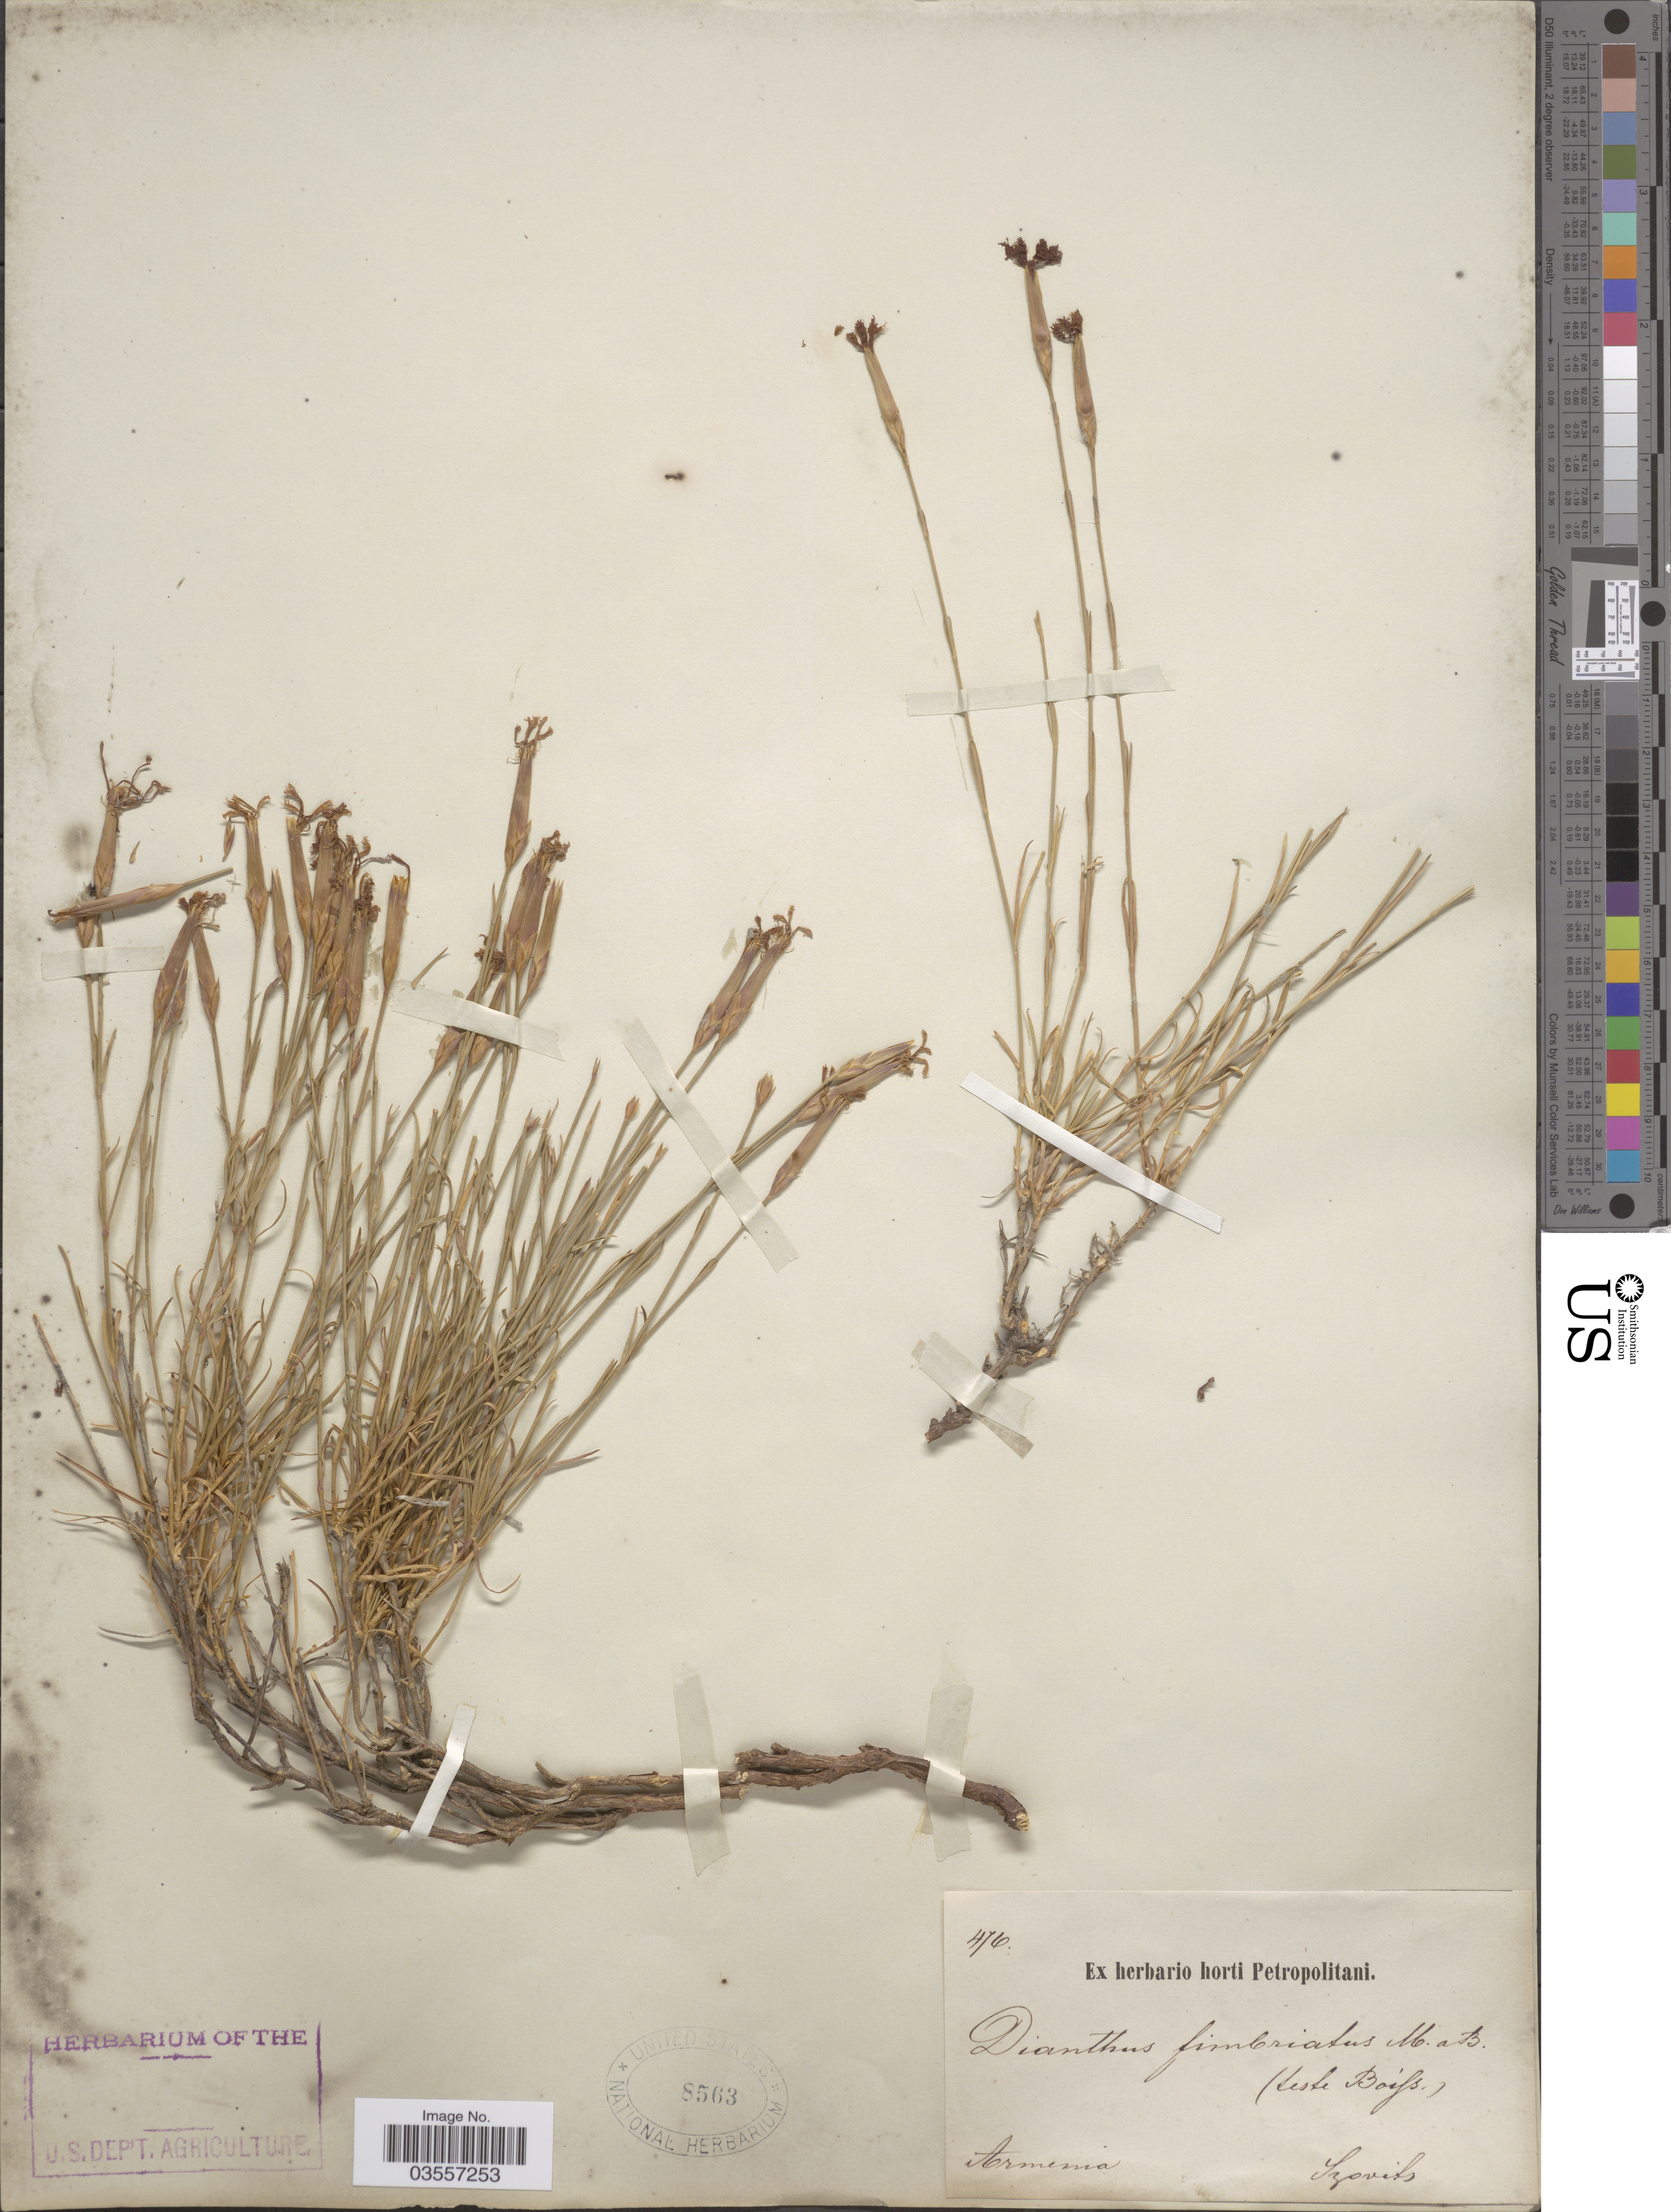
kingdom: Plantae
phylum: Tracheophyta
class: Magnoliopsida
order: Caryophyllales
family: Caryophyllaceae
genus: Dianthus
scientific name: Dianthus orientalis subsp. orientalis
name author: Adams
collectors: Szovits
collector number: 476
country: Armenia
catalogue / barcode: US 8563